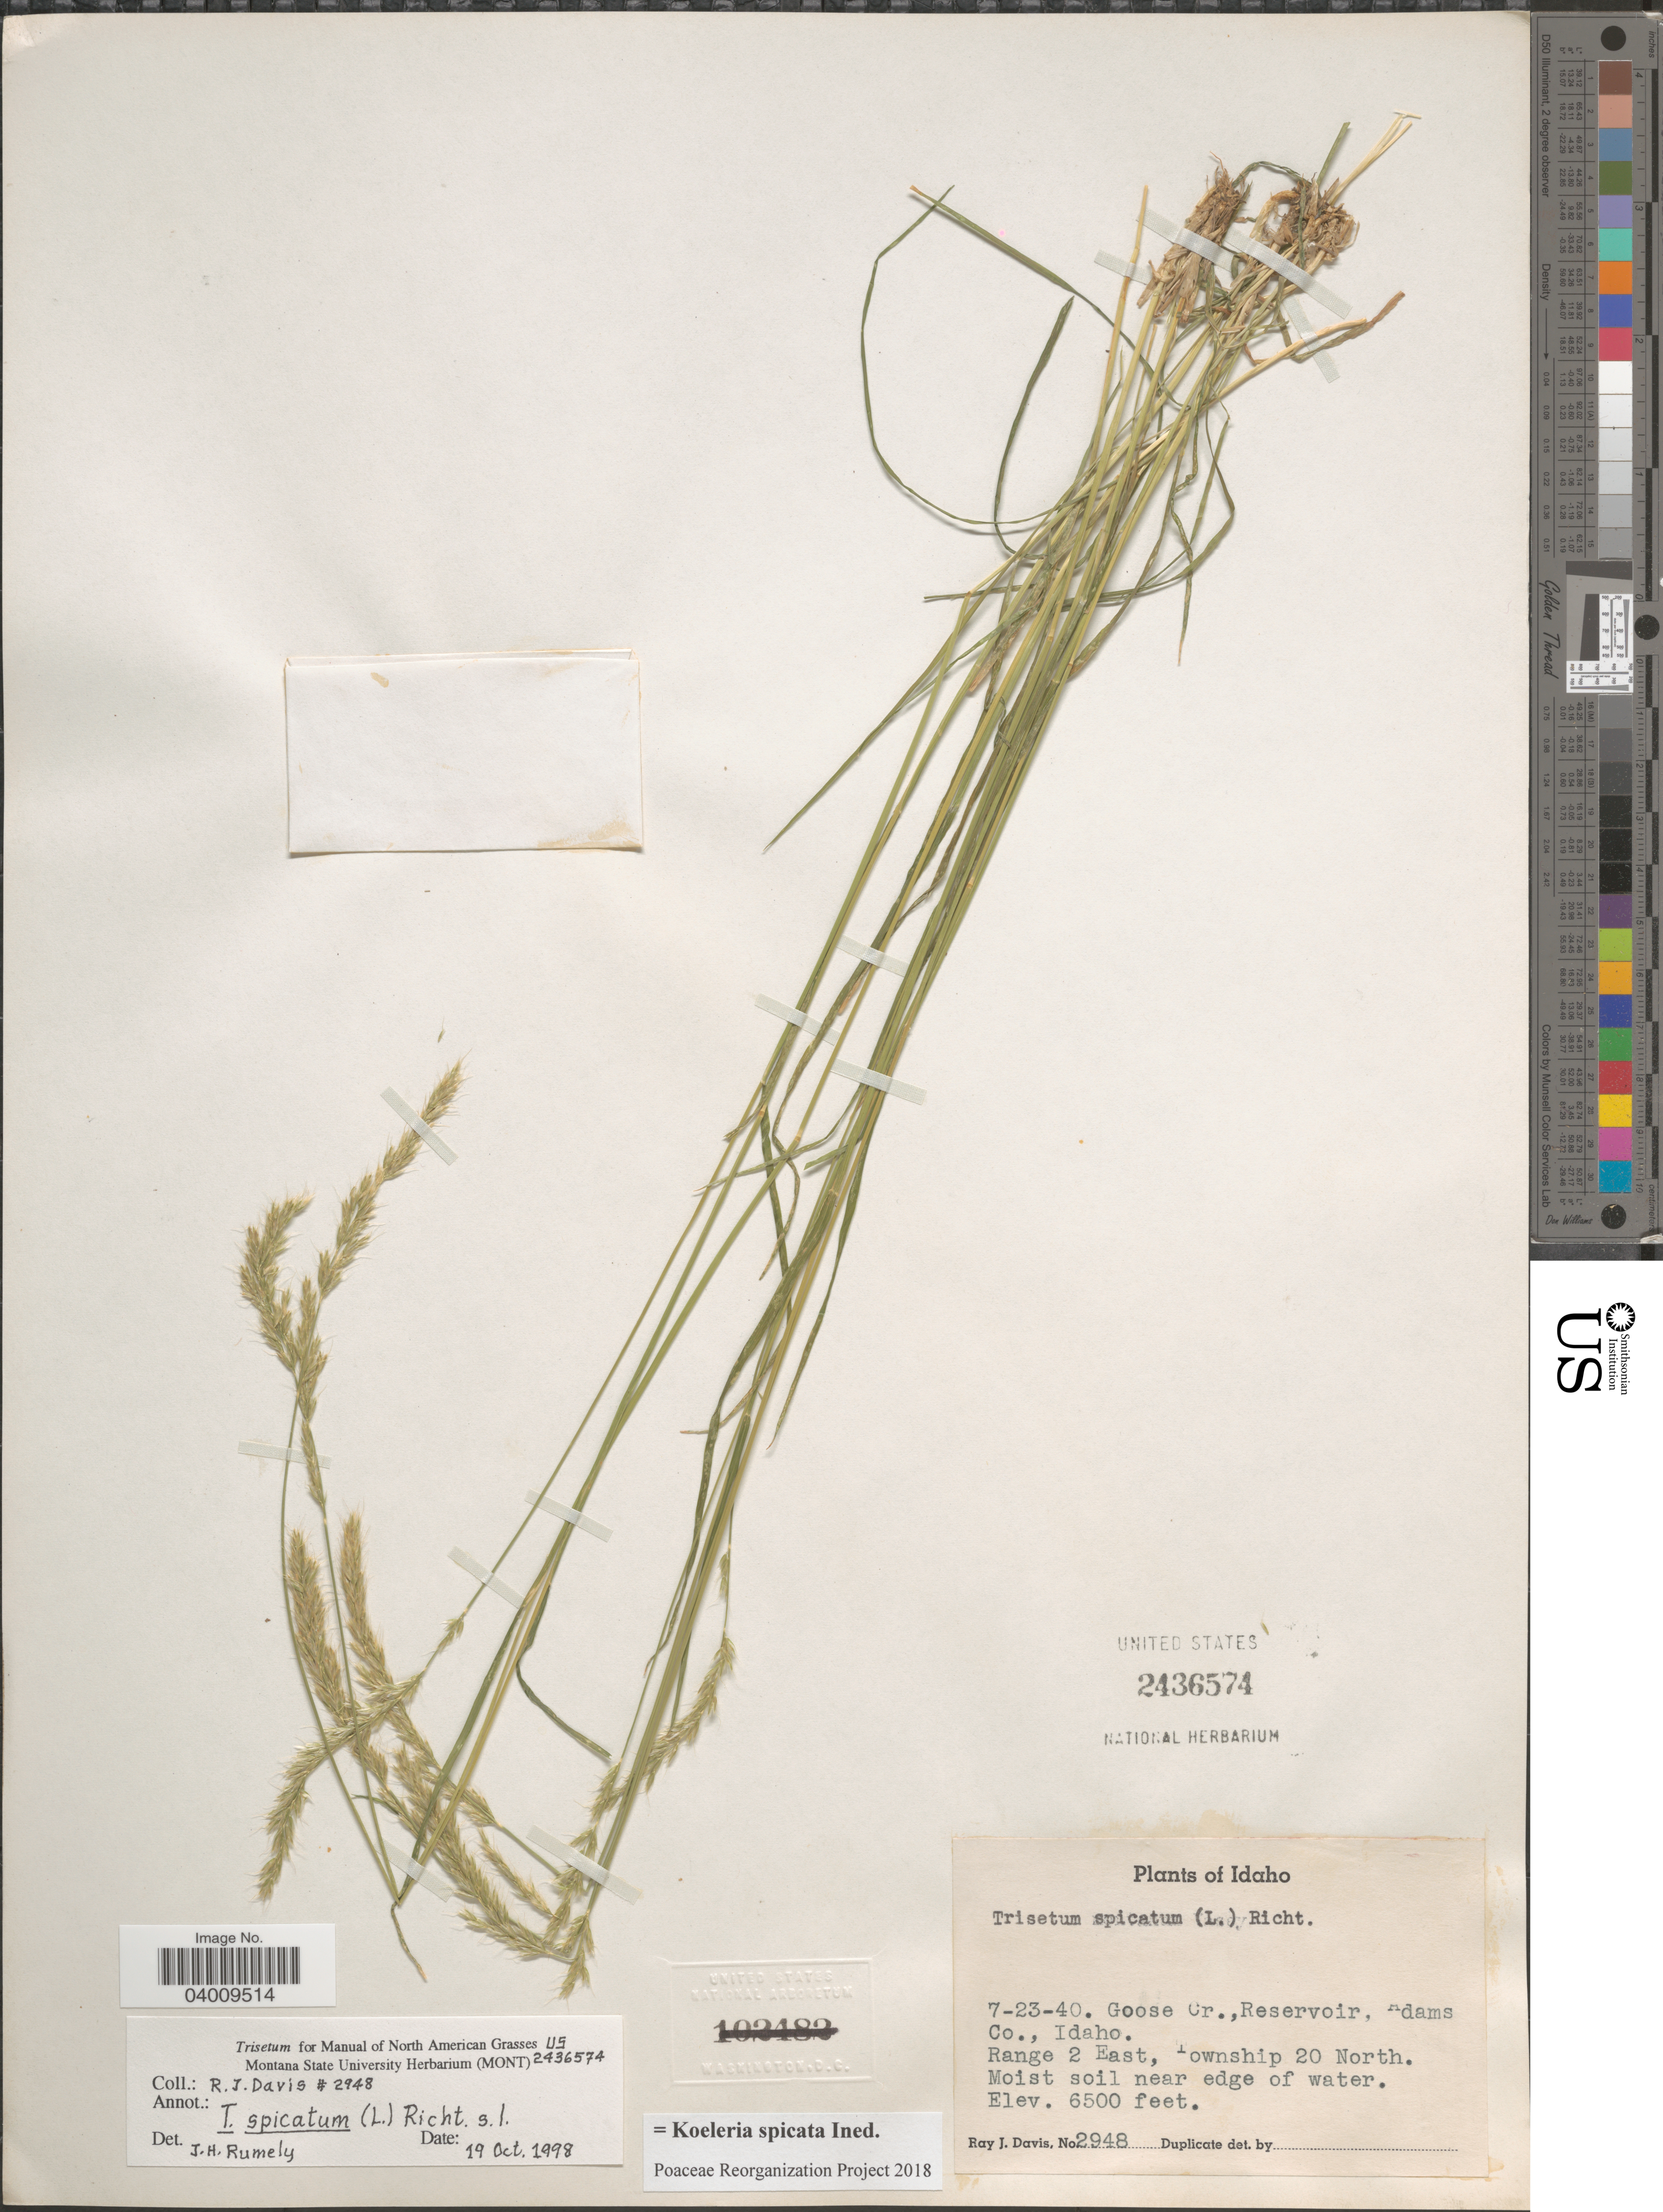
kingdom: Plantae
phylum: Tracheophyta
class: Liliopsida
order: Poales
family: Poaceae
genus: Koeleria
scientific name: Koeleria spicata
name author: (L.) Barberá et al.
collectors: R. Davis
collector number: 2948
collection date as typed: Transcribed d/m/y: 23/7/40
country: United States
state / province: Idaho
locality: Goose Cr., Reservoir, Adams Co. Range 2 East, Township 20 North.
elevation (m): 1981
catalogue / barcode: US 2436574